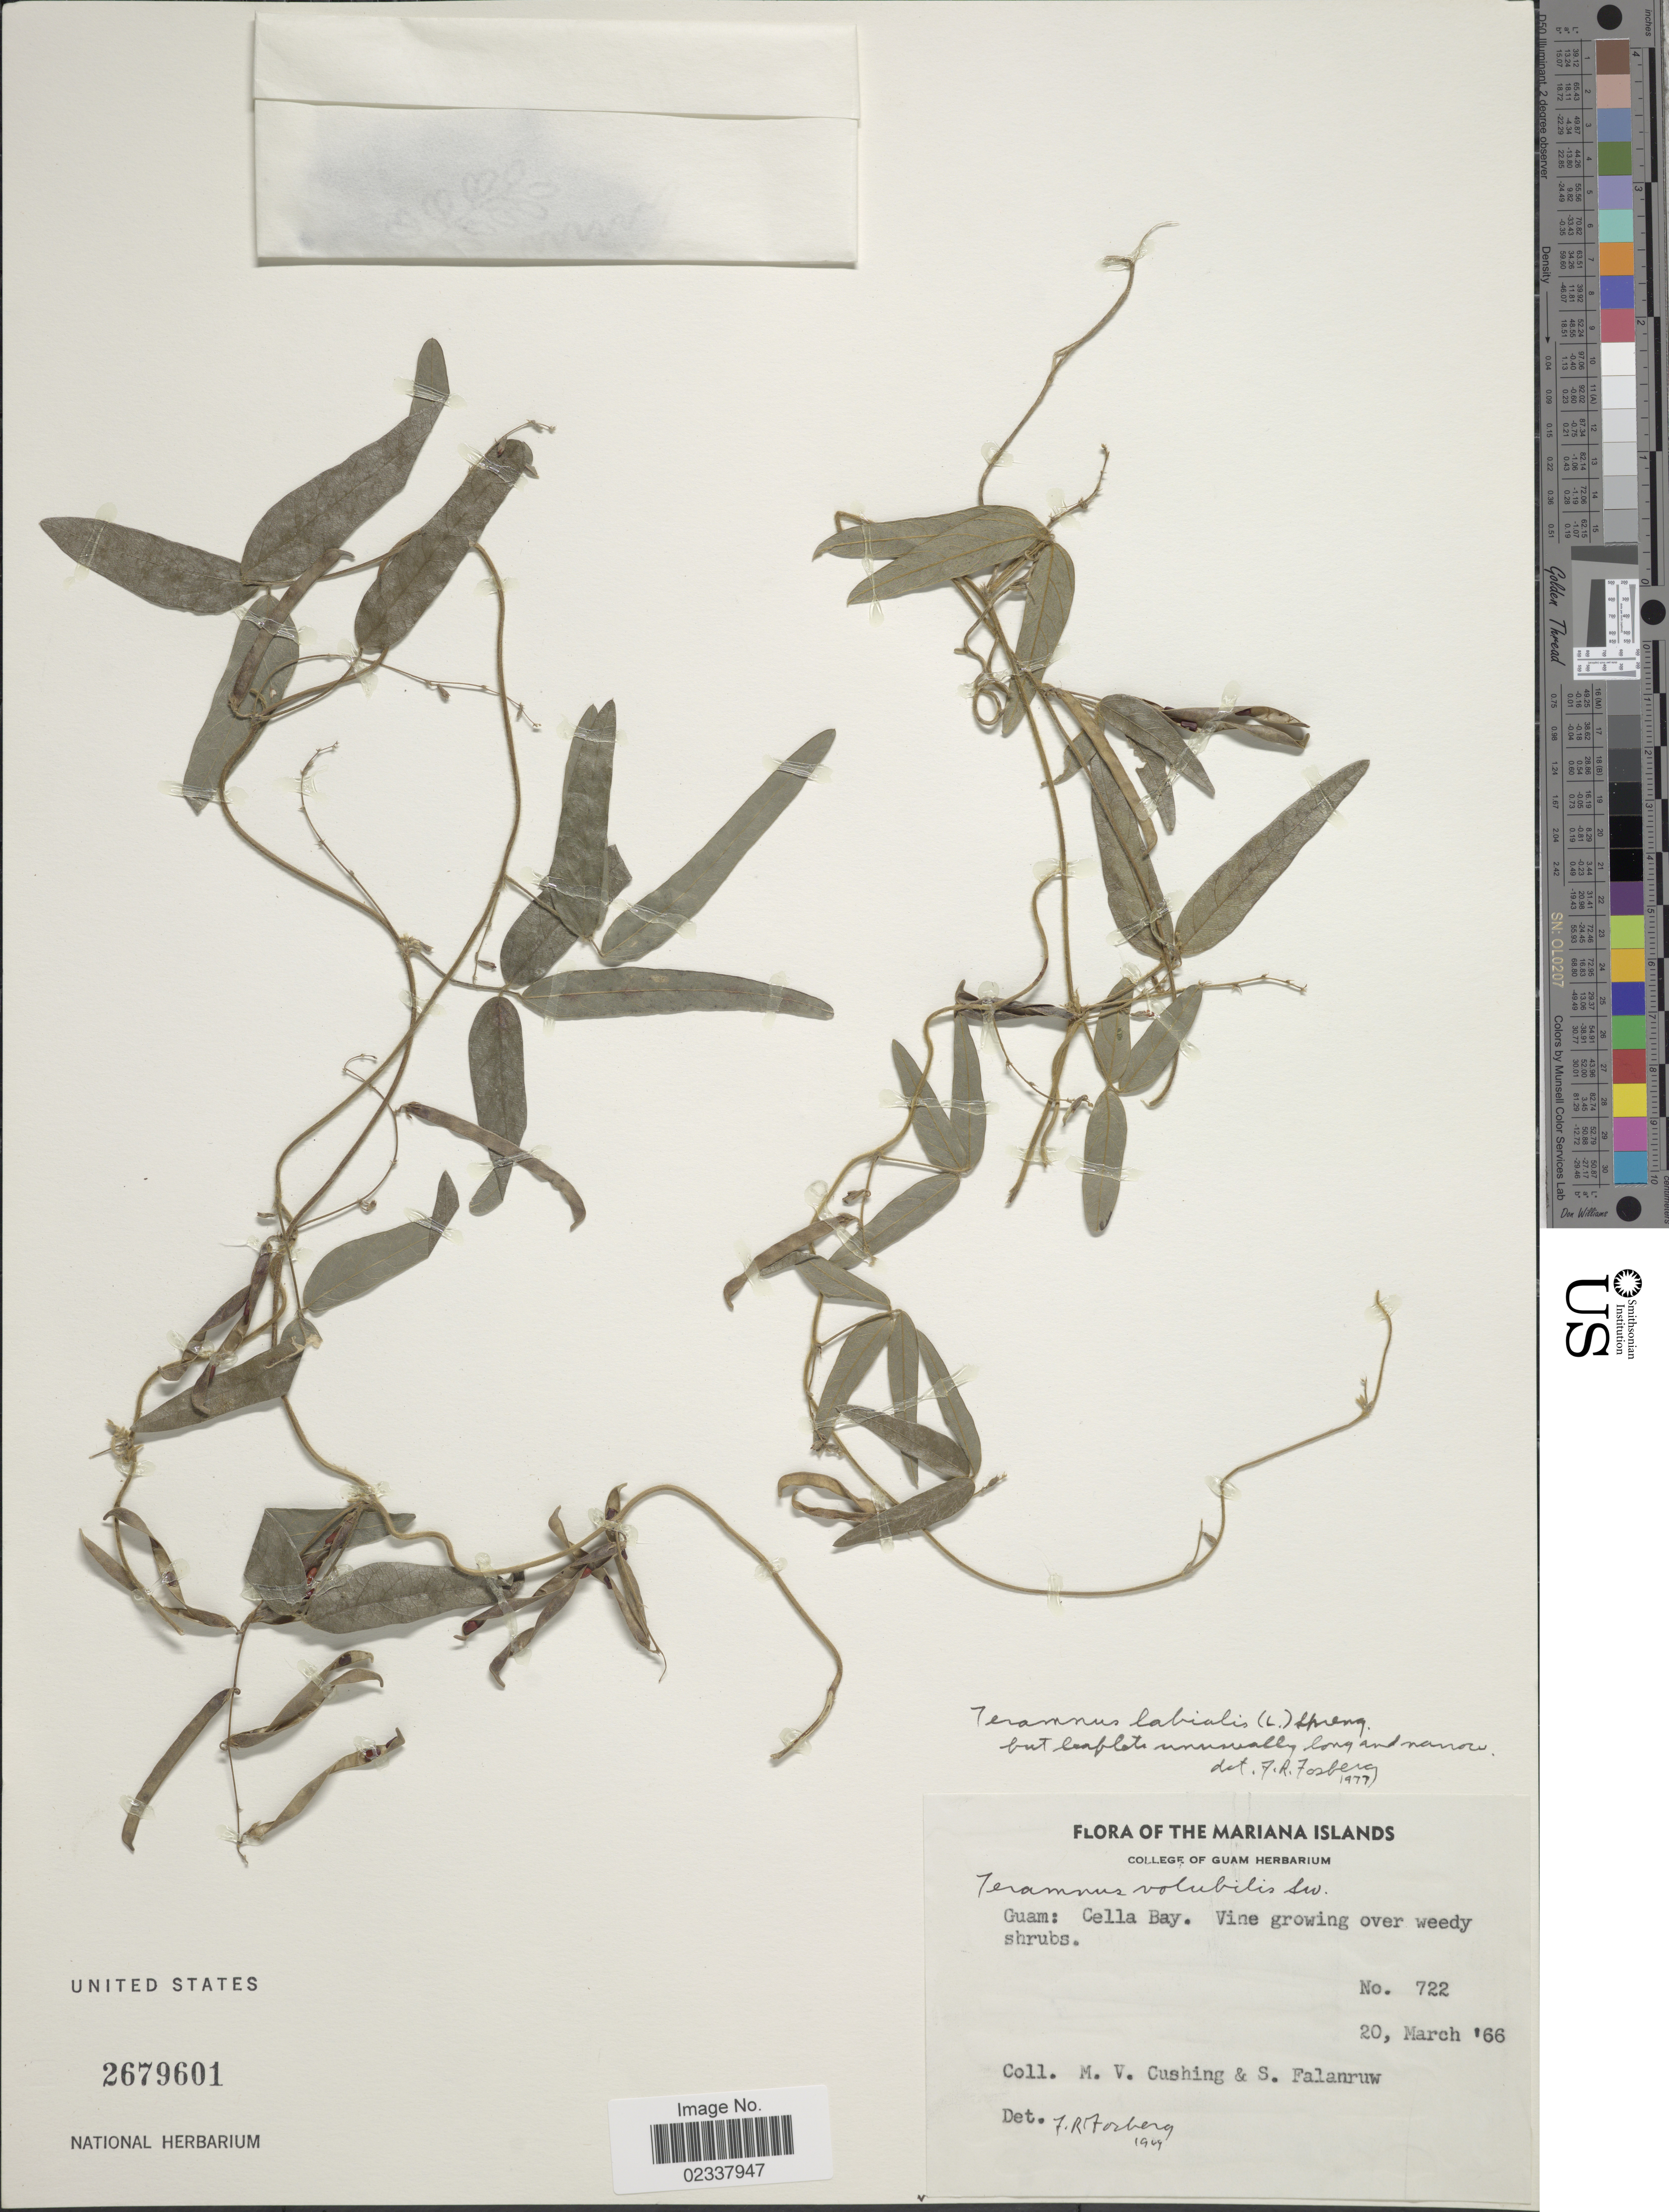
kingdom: Plantae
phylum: Tracheophyta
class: Magnoliopsida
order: Fabales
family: Fabaceae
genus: Teramnus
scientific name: Teramnus labialis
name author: (L. f.) Spreng.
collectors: M. V. Cushing & S. Falanruw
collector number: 722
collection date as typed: Transcribed d/m/y: 20/3/66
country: Guam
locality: The Mariana Islands, Cella Bay.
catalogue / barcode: US 2679601